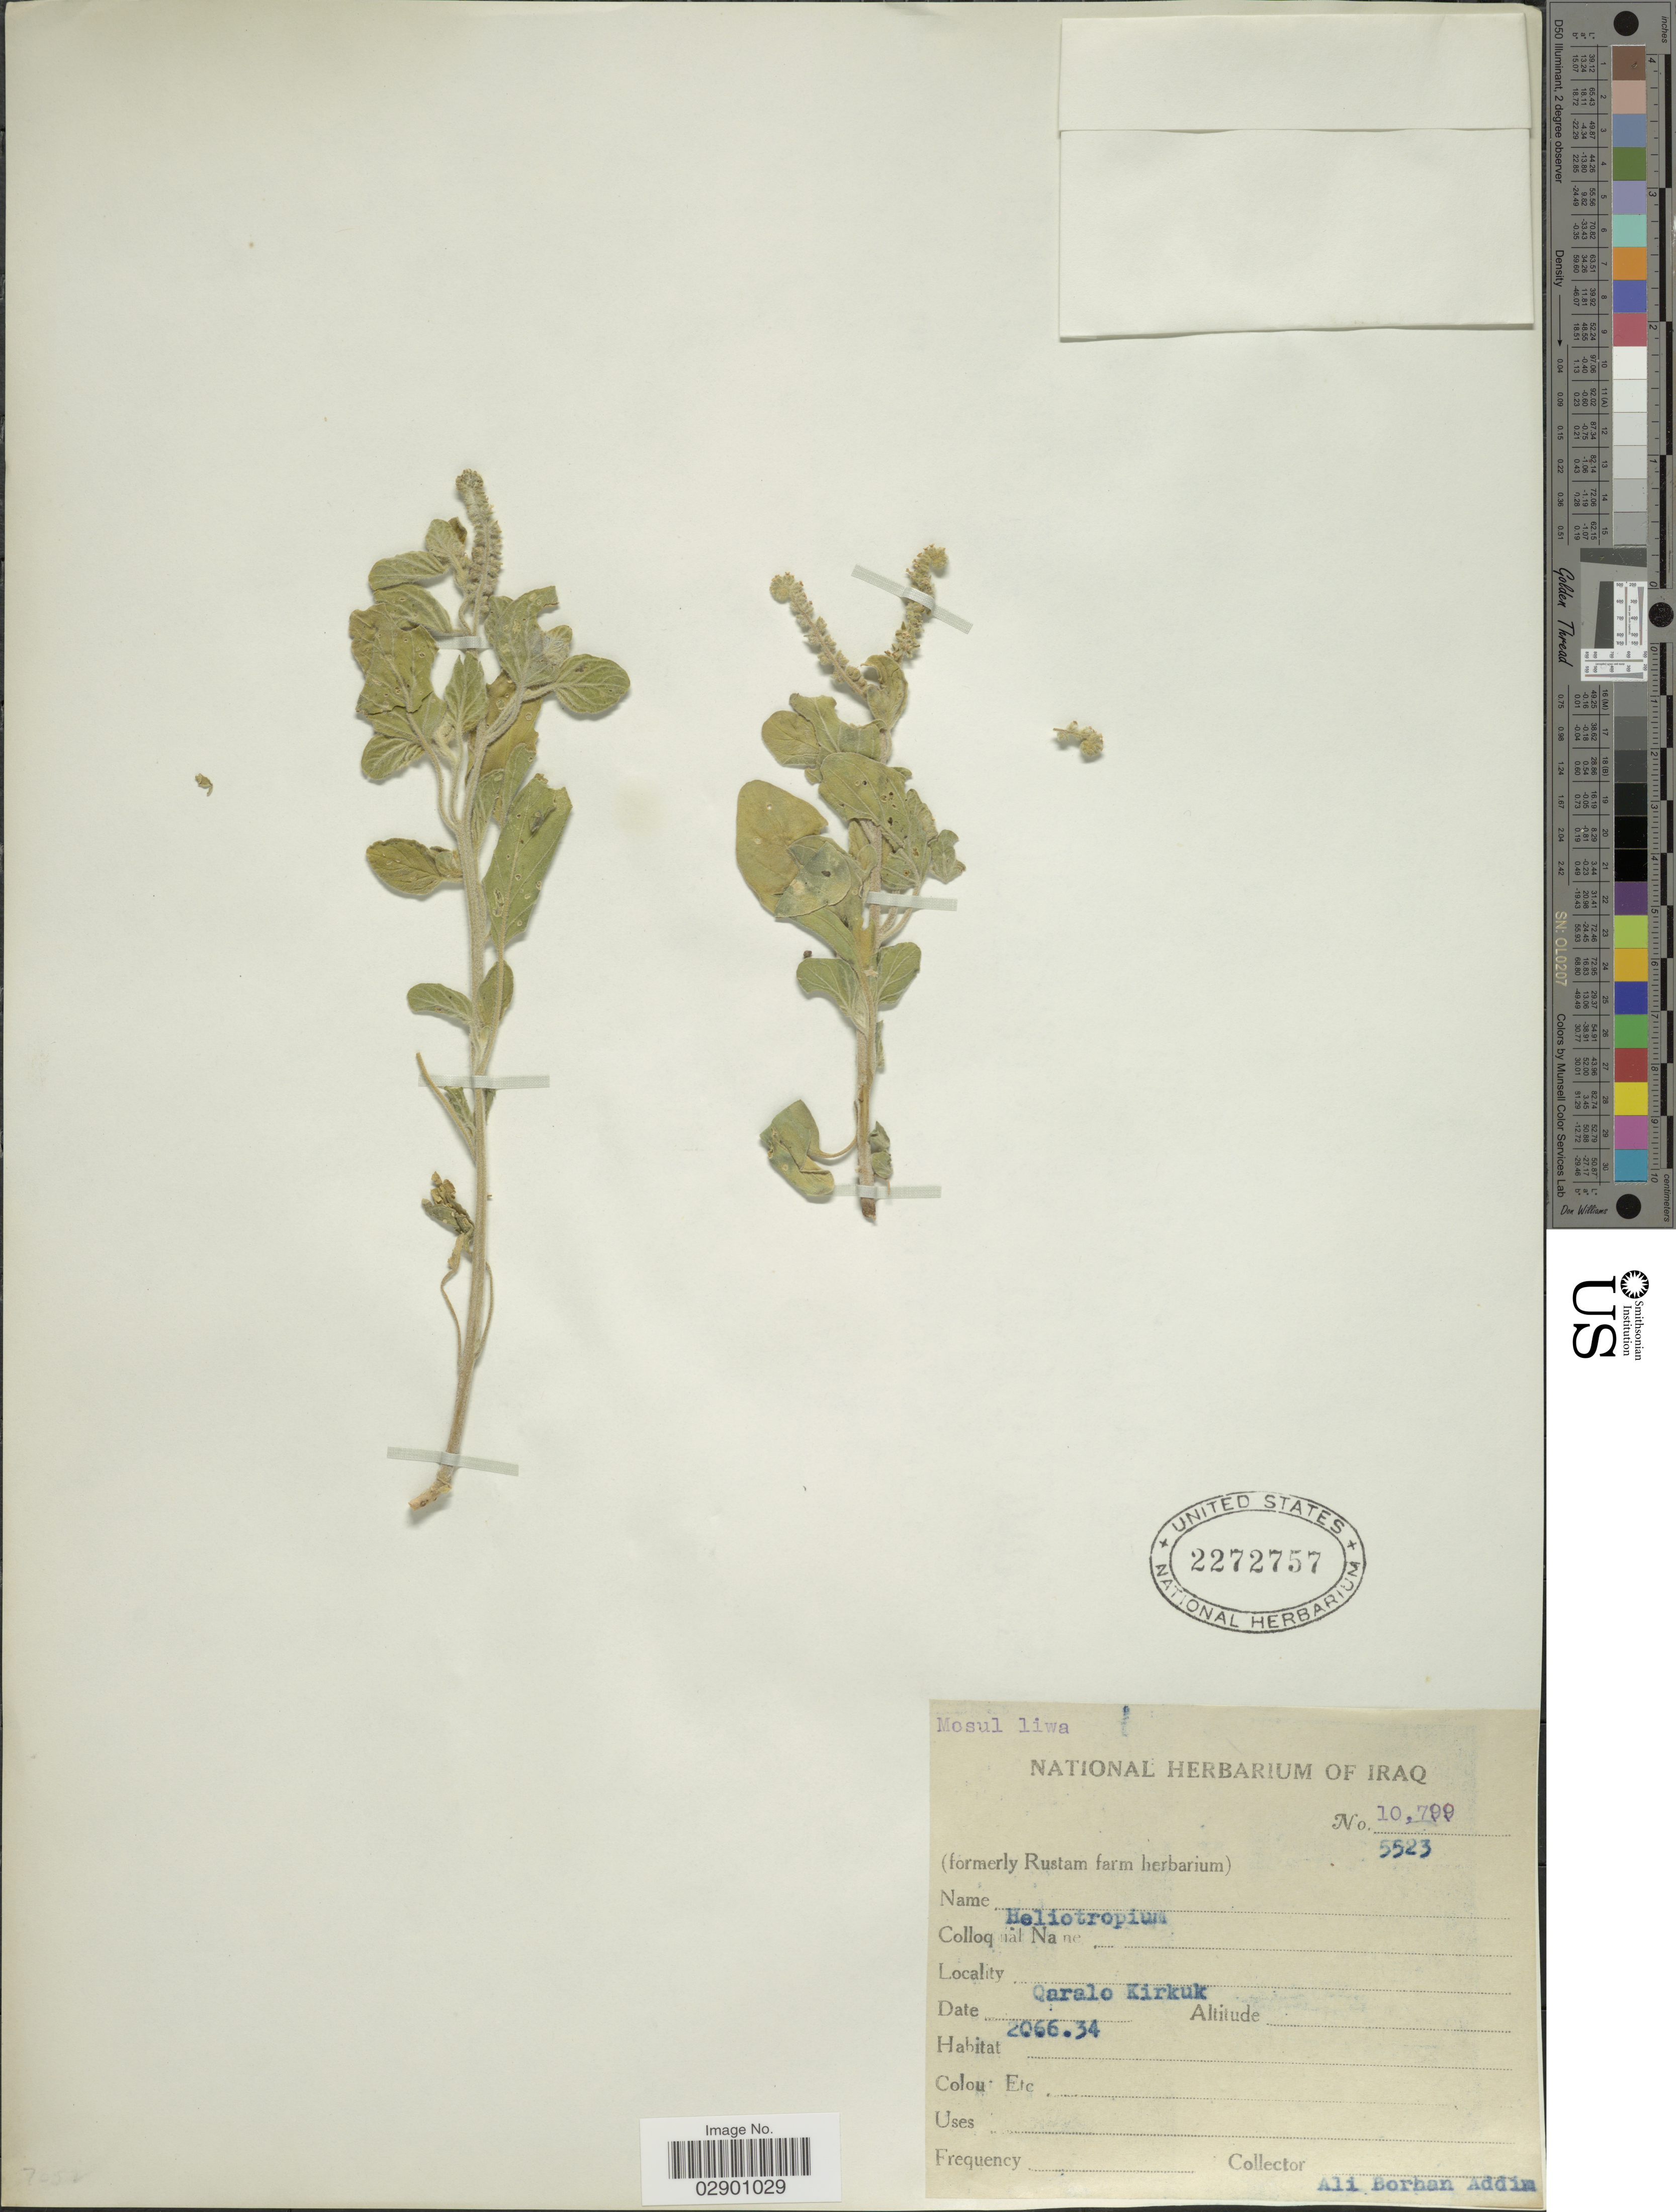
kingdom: Plantae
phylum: Tracheophyta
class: Magnoliopsida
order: Boraginales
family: Heliotropiaceae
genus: Heliotropium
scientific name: Heliotropium sp.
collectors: Ali Borhan Addin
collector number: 5523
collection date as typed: Transcribed d/m/y: 20/6/34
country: Iraq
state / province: Kirkūk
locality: Mosul liwa. Qaralo Kirkuk.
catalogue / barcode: US 2272757